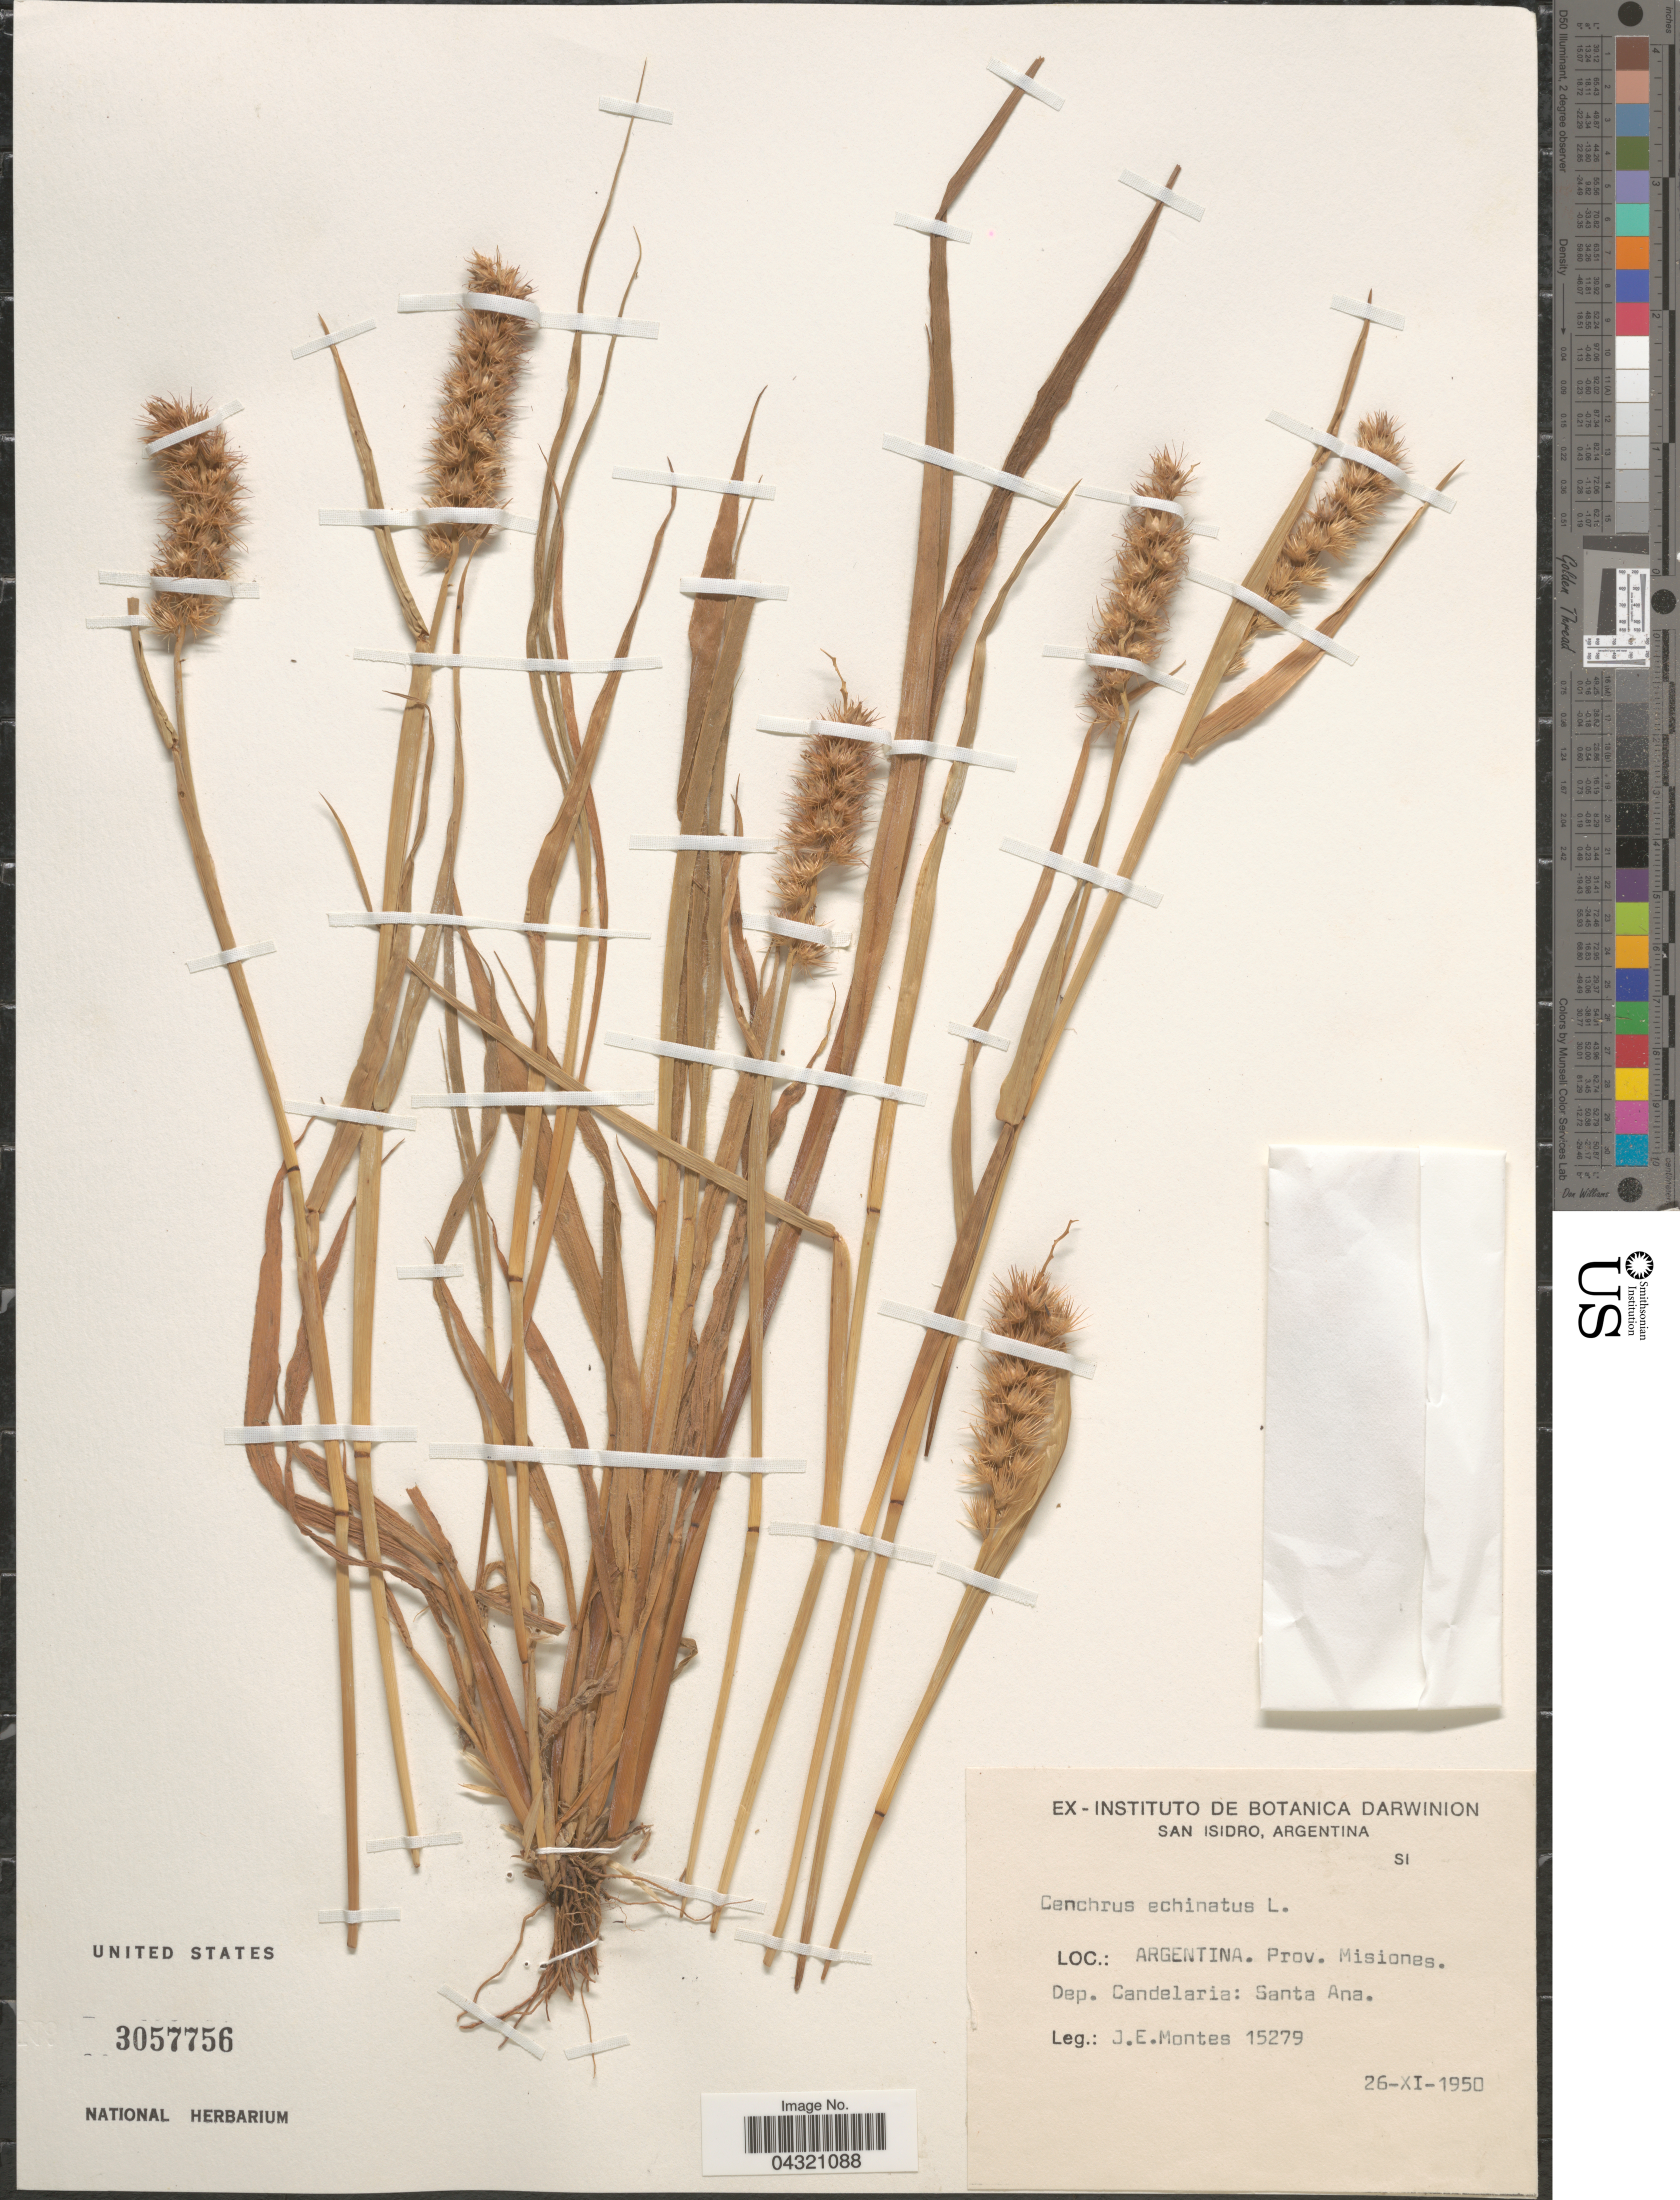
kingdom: Plantae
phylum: Tracheophyta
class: Liliopsida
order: Poales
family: Poaceae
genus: Cenchrus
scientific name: Cenchrus echinatus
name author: L.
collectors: J. E. Montes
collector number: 15279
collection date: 1950-11-26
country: Argentina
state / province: Misiones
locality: Dep. Candelaria: Santa Ana.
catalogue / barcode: US 3057756